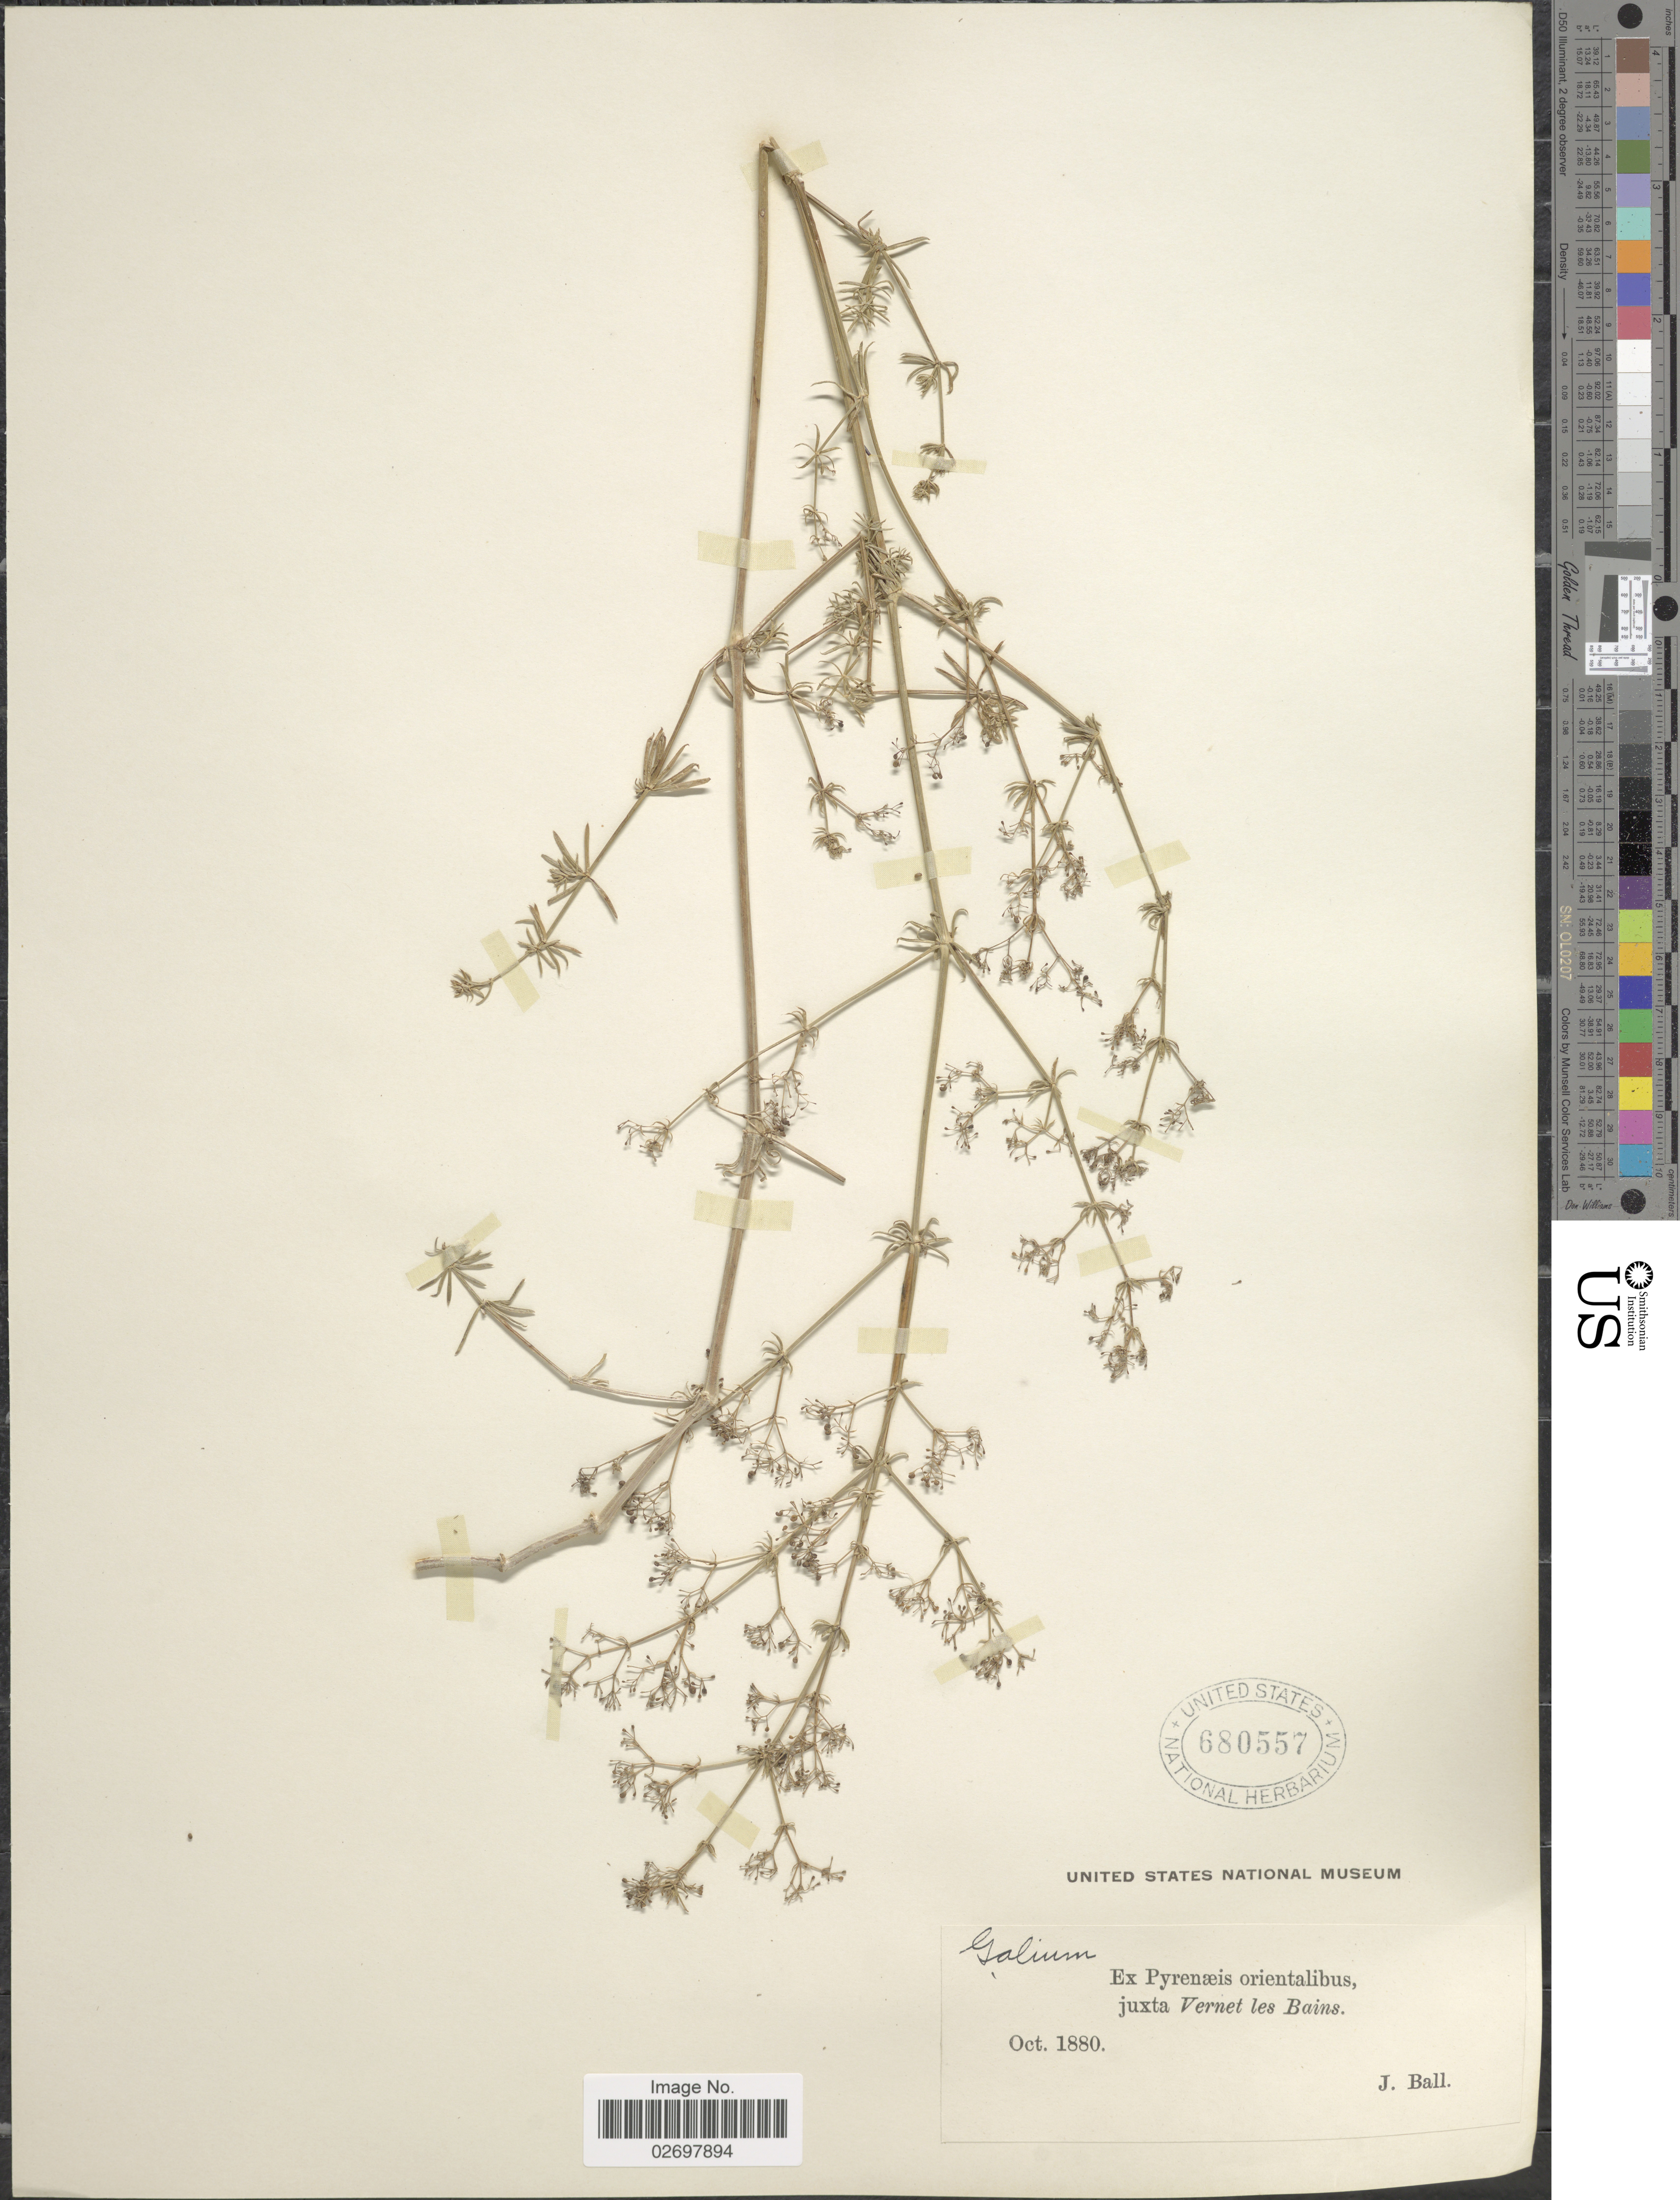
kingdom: Plantae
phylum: Tracheophyta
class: Magnoliopsida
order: Gentianales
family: Rubiaceae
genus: Galium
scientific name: Galium sp.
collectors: J. Ball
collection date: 1880-10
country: France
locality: Ex Pyrenaeis orientalibus juxta Vernet les Bains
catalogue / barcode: US 680557